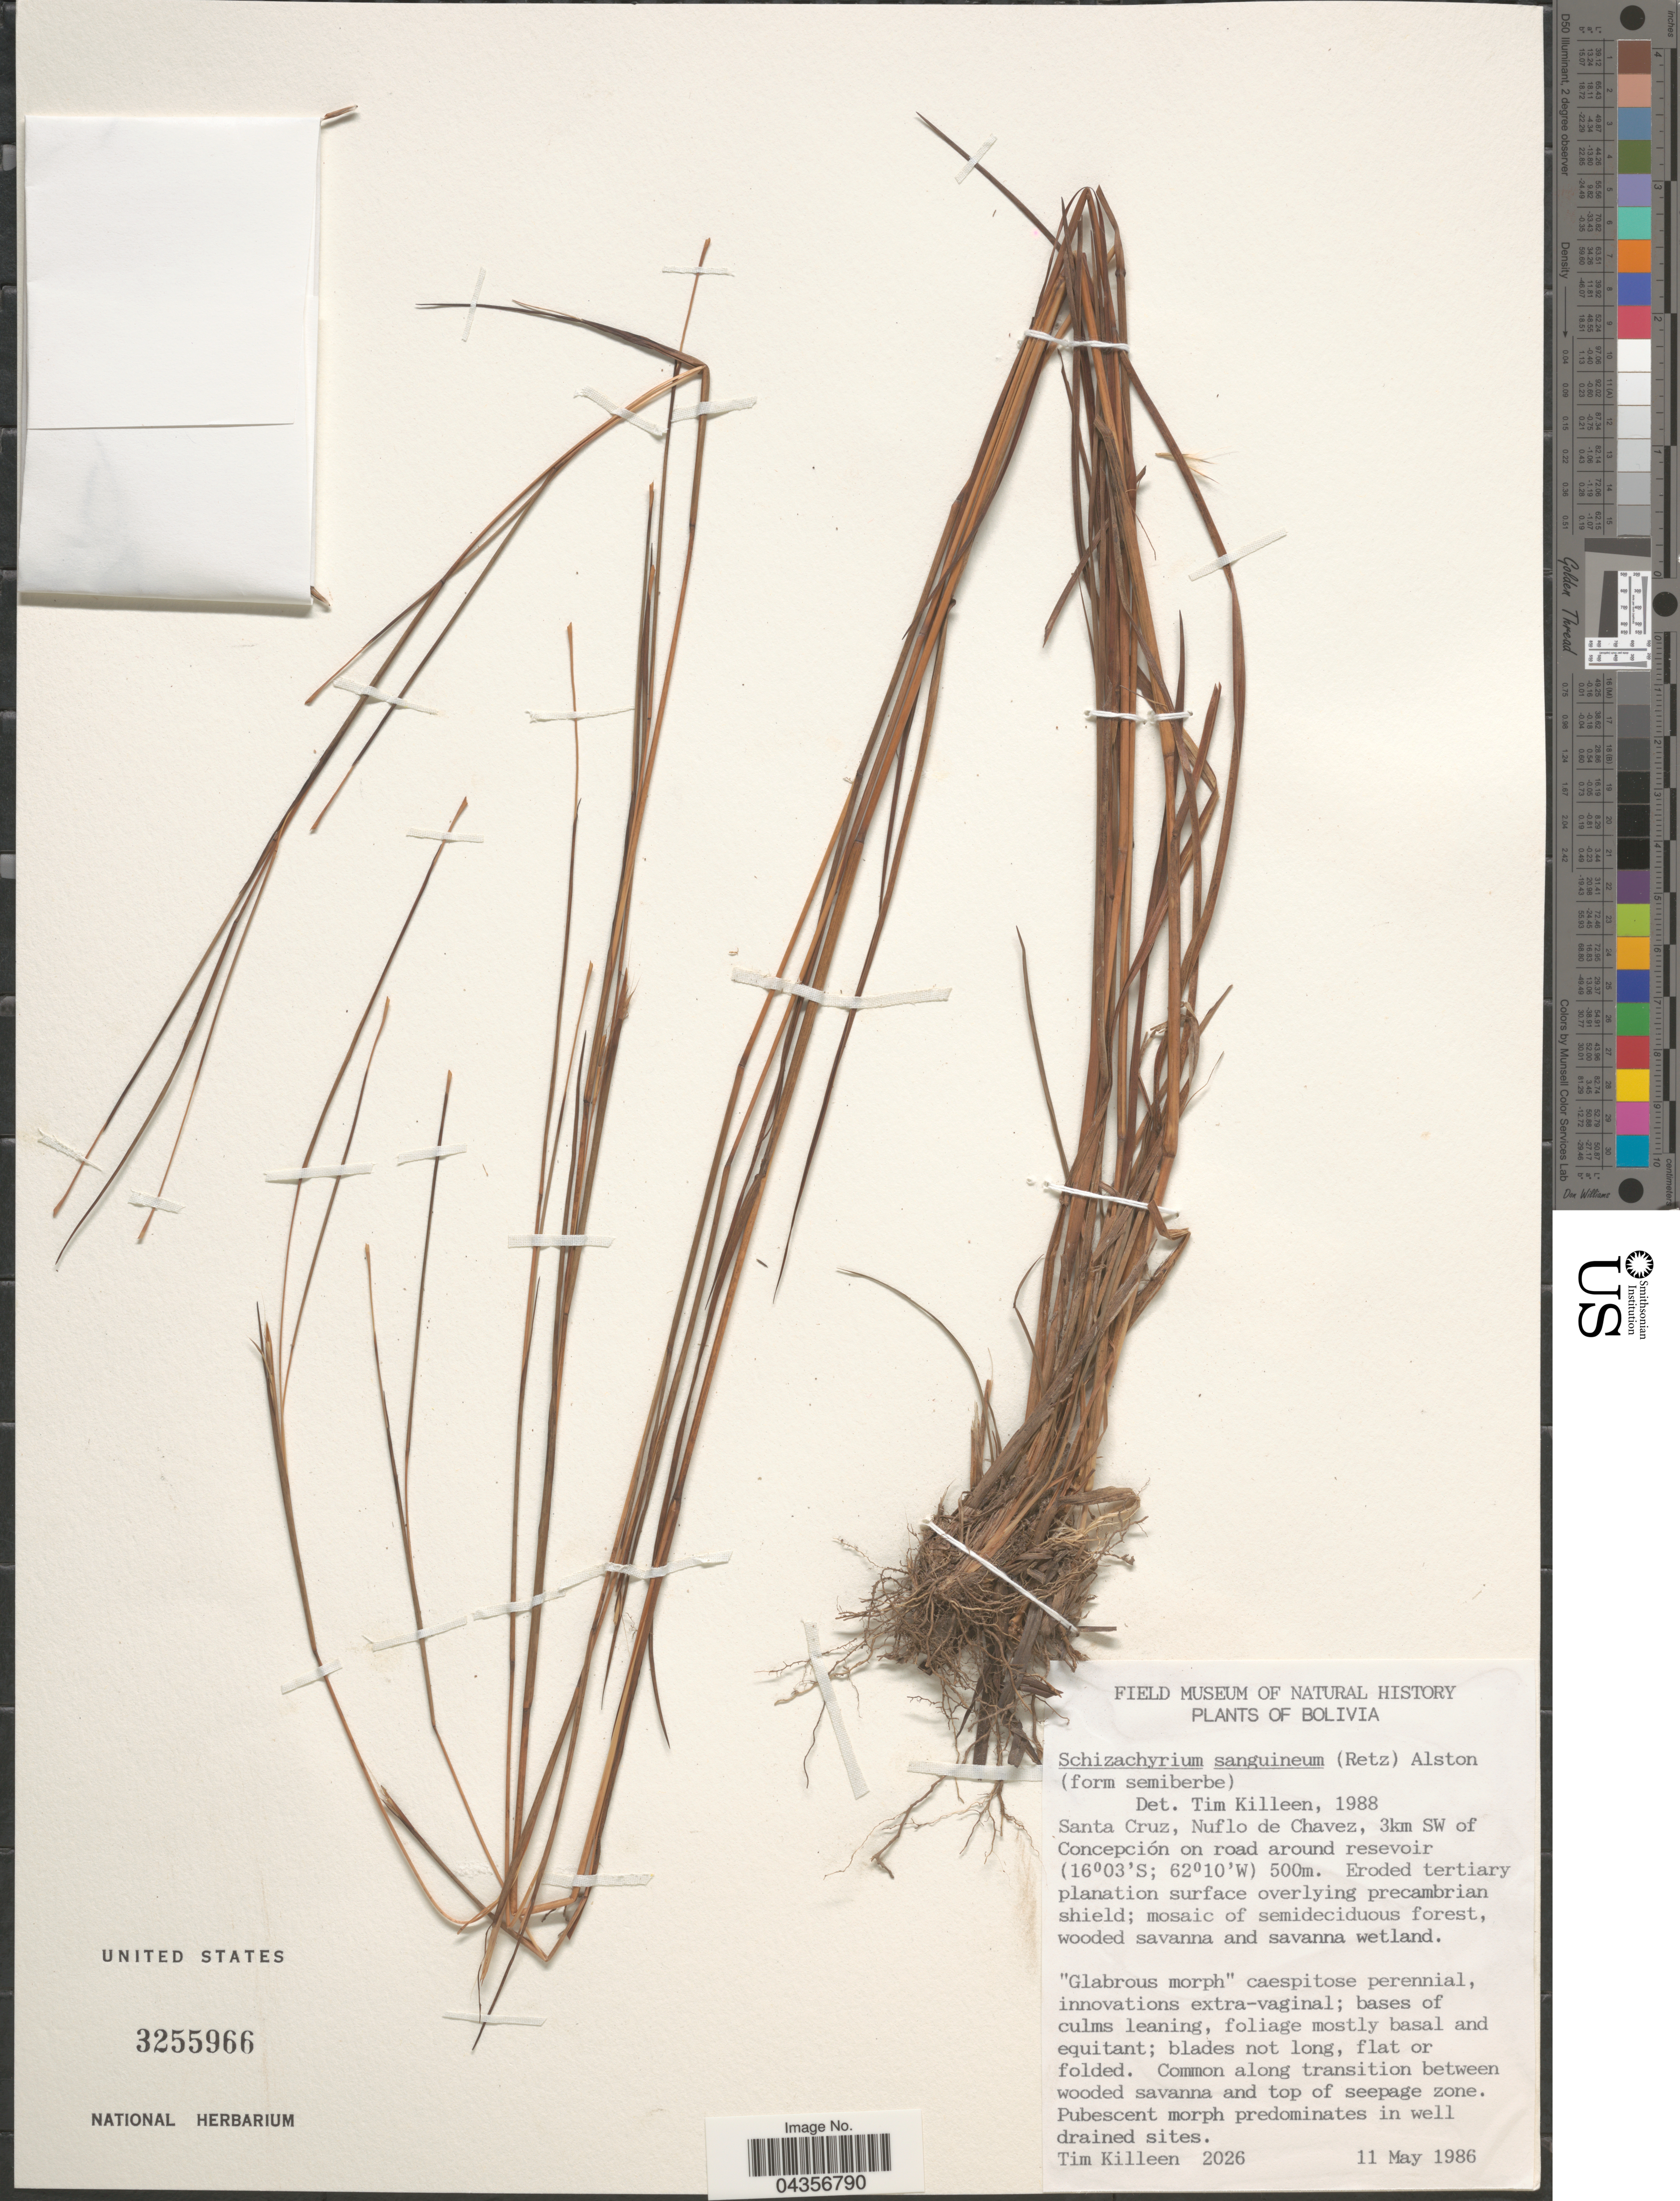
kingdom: Plantae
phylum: Tracheophyta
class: Liliopsida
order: Poales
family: Poaceae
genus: Schizachyrium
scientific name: Schizachyrium sanguineum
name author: (Retz.) Alston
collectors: T. J. Killeen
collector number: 2026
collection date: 1986-05-11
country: Bolivia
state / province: Santa Cruz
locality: Santa Cruz, Nuflo de Chavez, 3km SW of Concepción on road around reservoir.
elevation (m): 500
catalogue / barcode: US 3255966